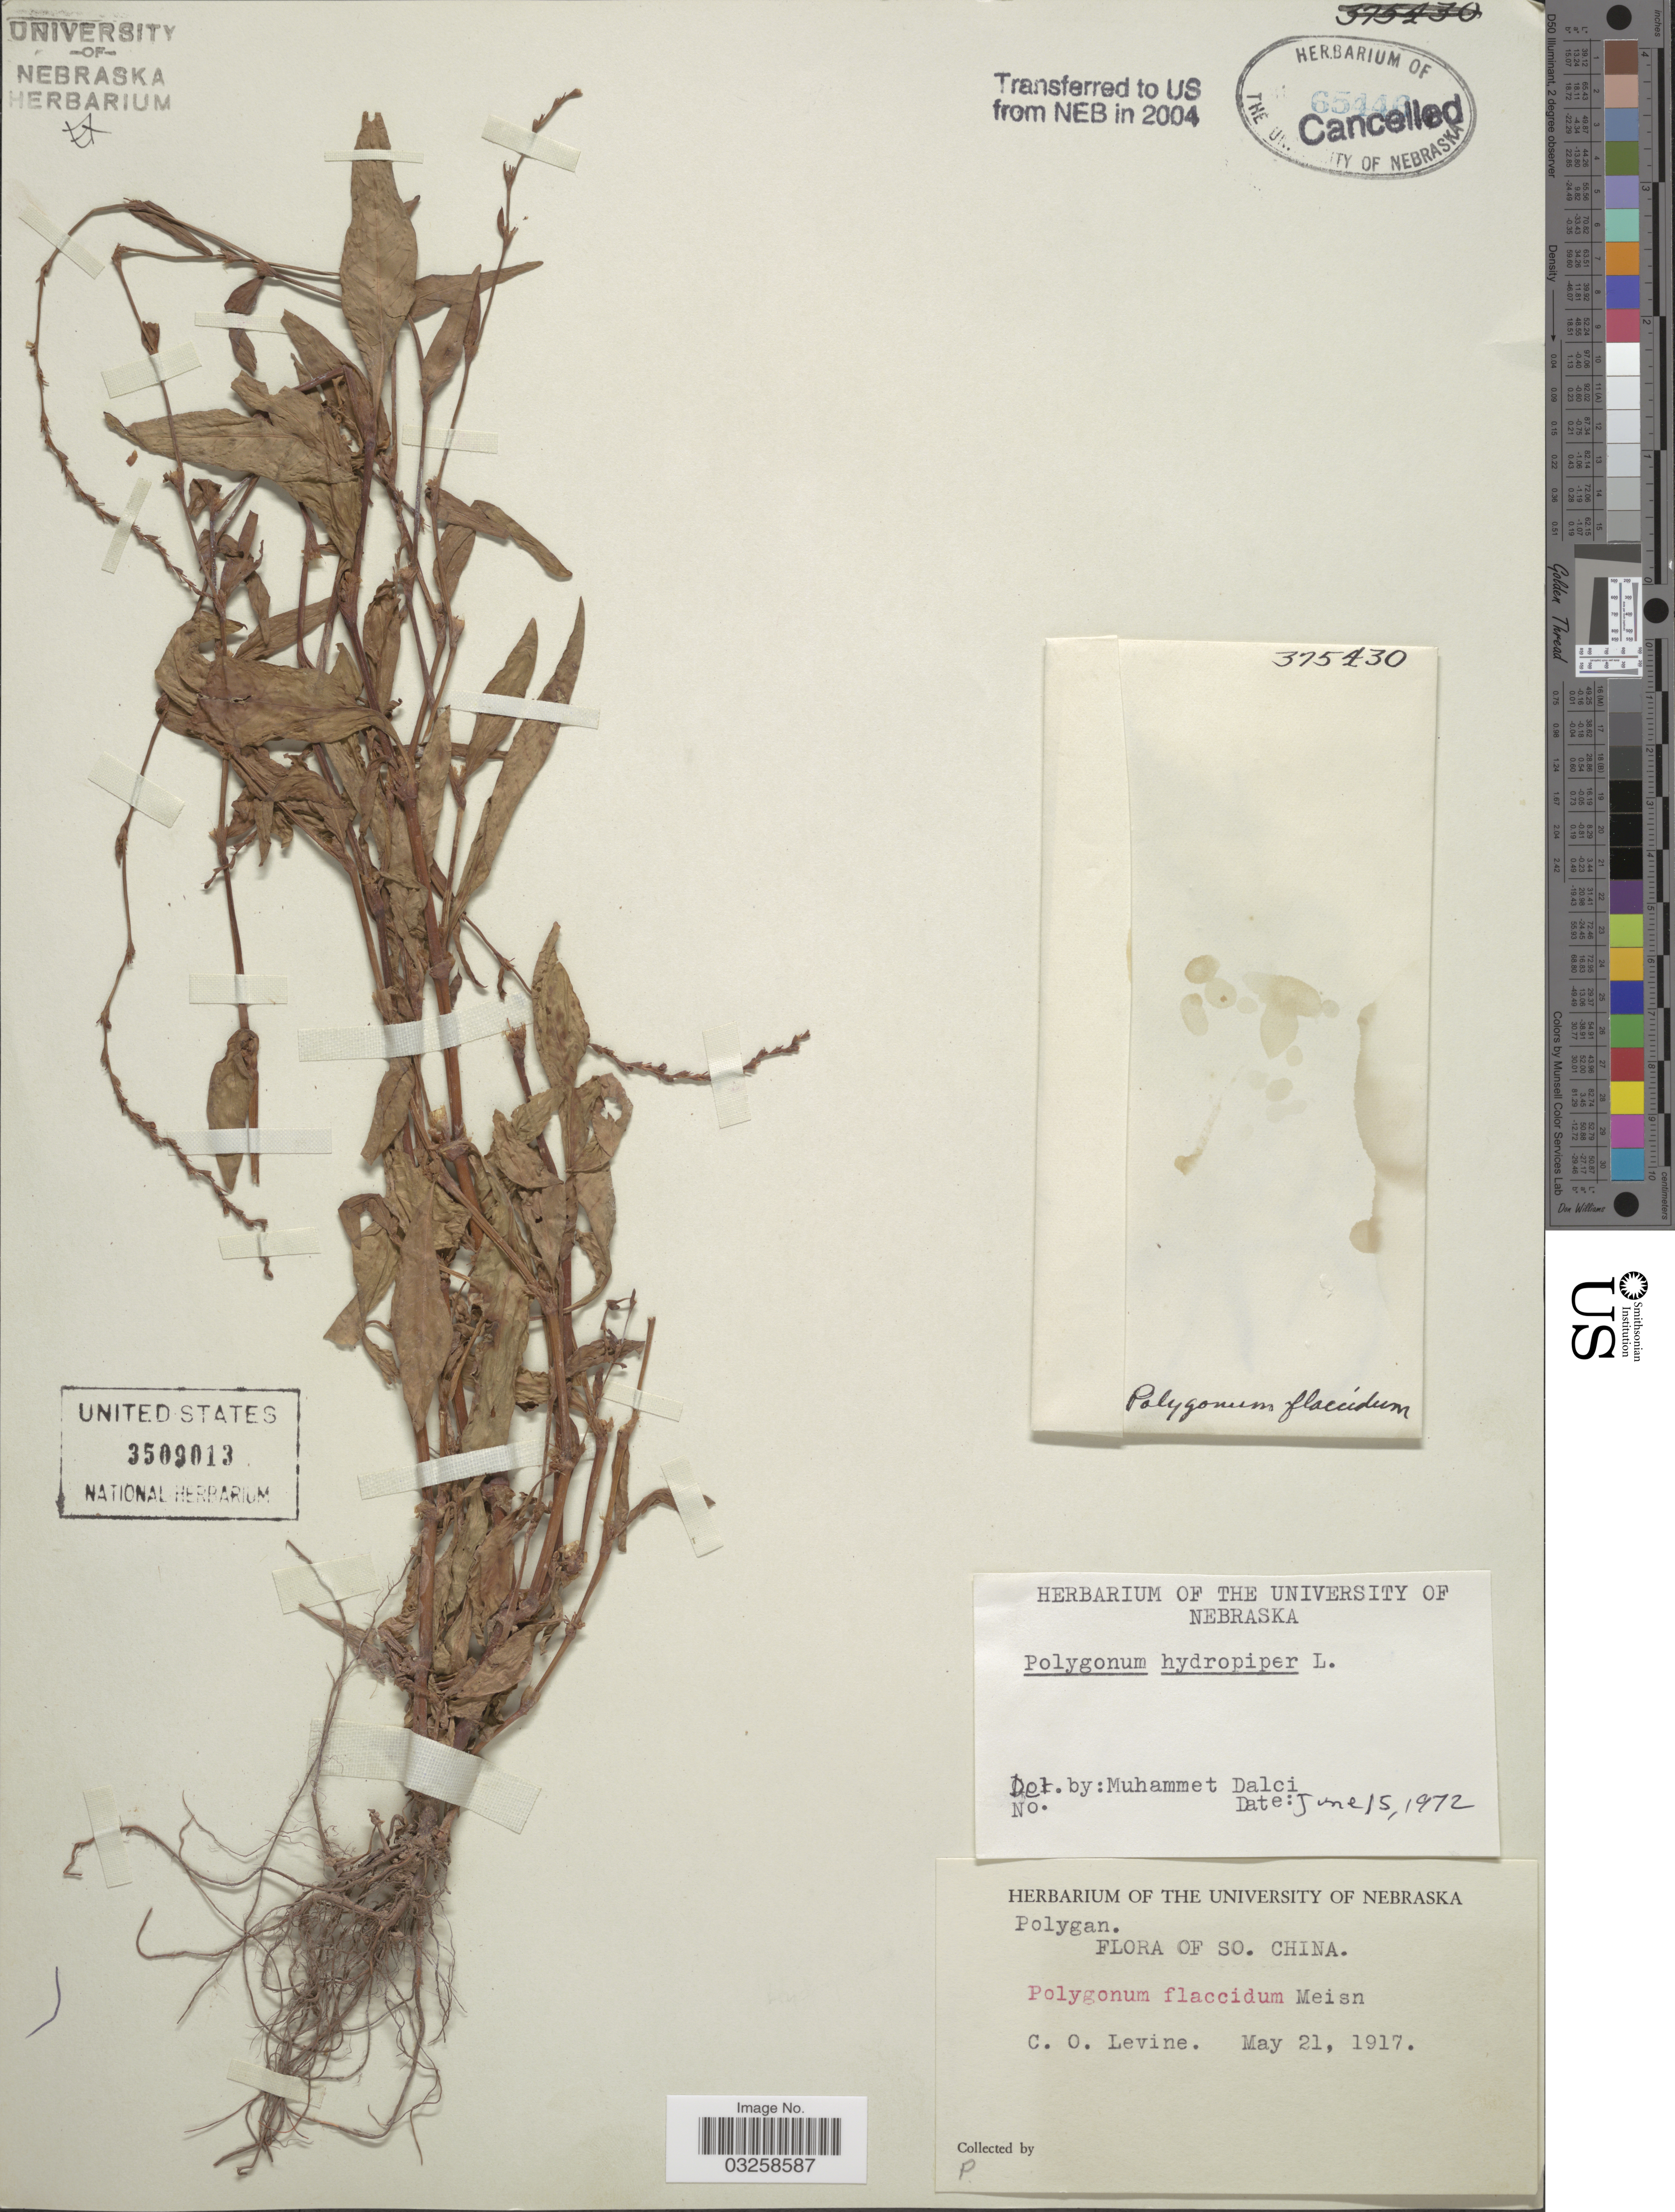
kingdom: Plantae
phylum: Tracheophyta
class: Magnoliopsida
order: Caryophyllales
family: Polygonaceae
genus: Polygonum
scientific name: Polygonum hydropiper var. hydropiper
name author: L.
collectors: C. O. Levine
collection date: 1917-05-21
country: China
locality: SO. China.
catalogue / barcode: US 3509013